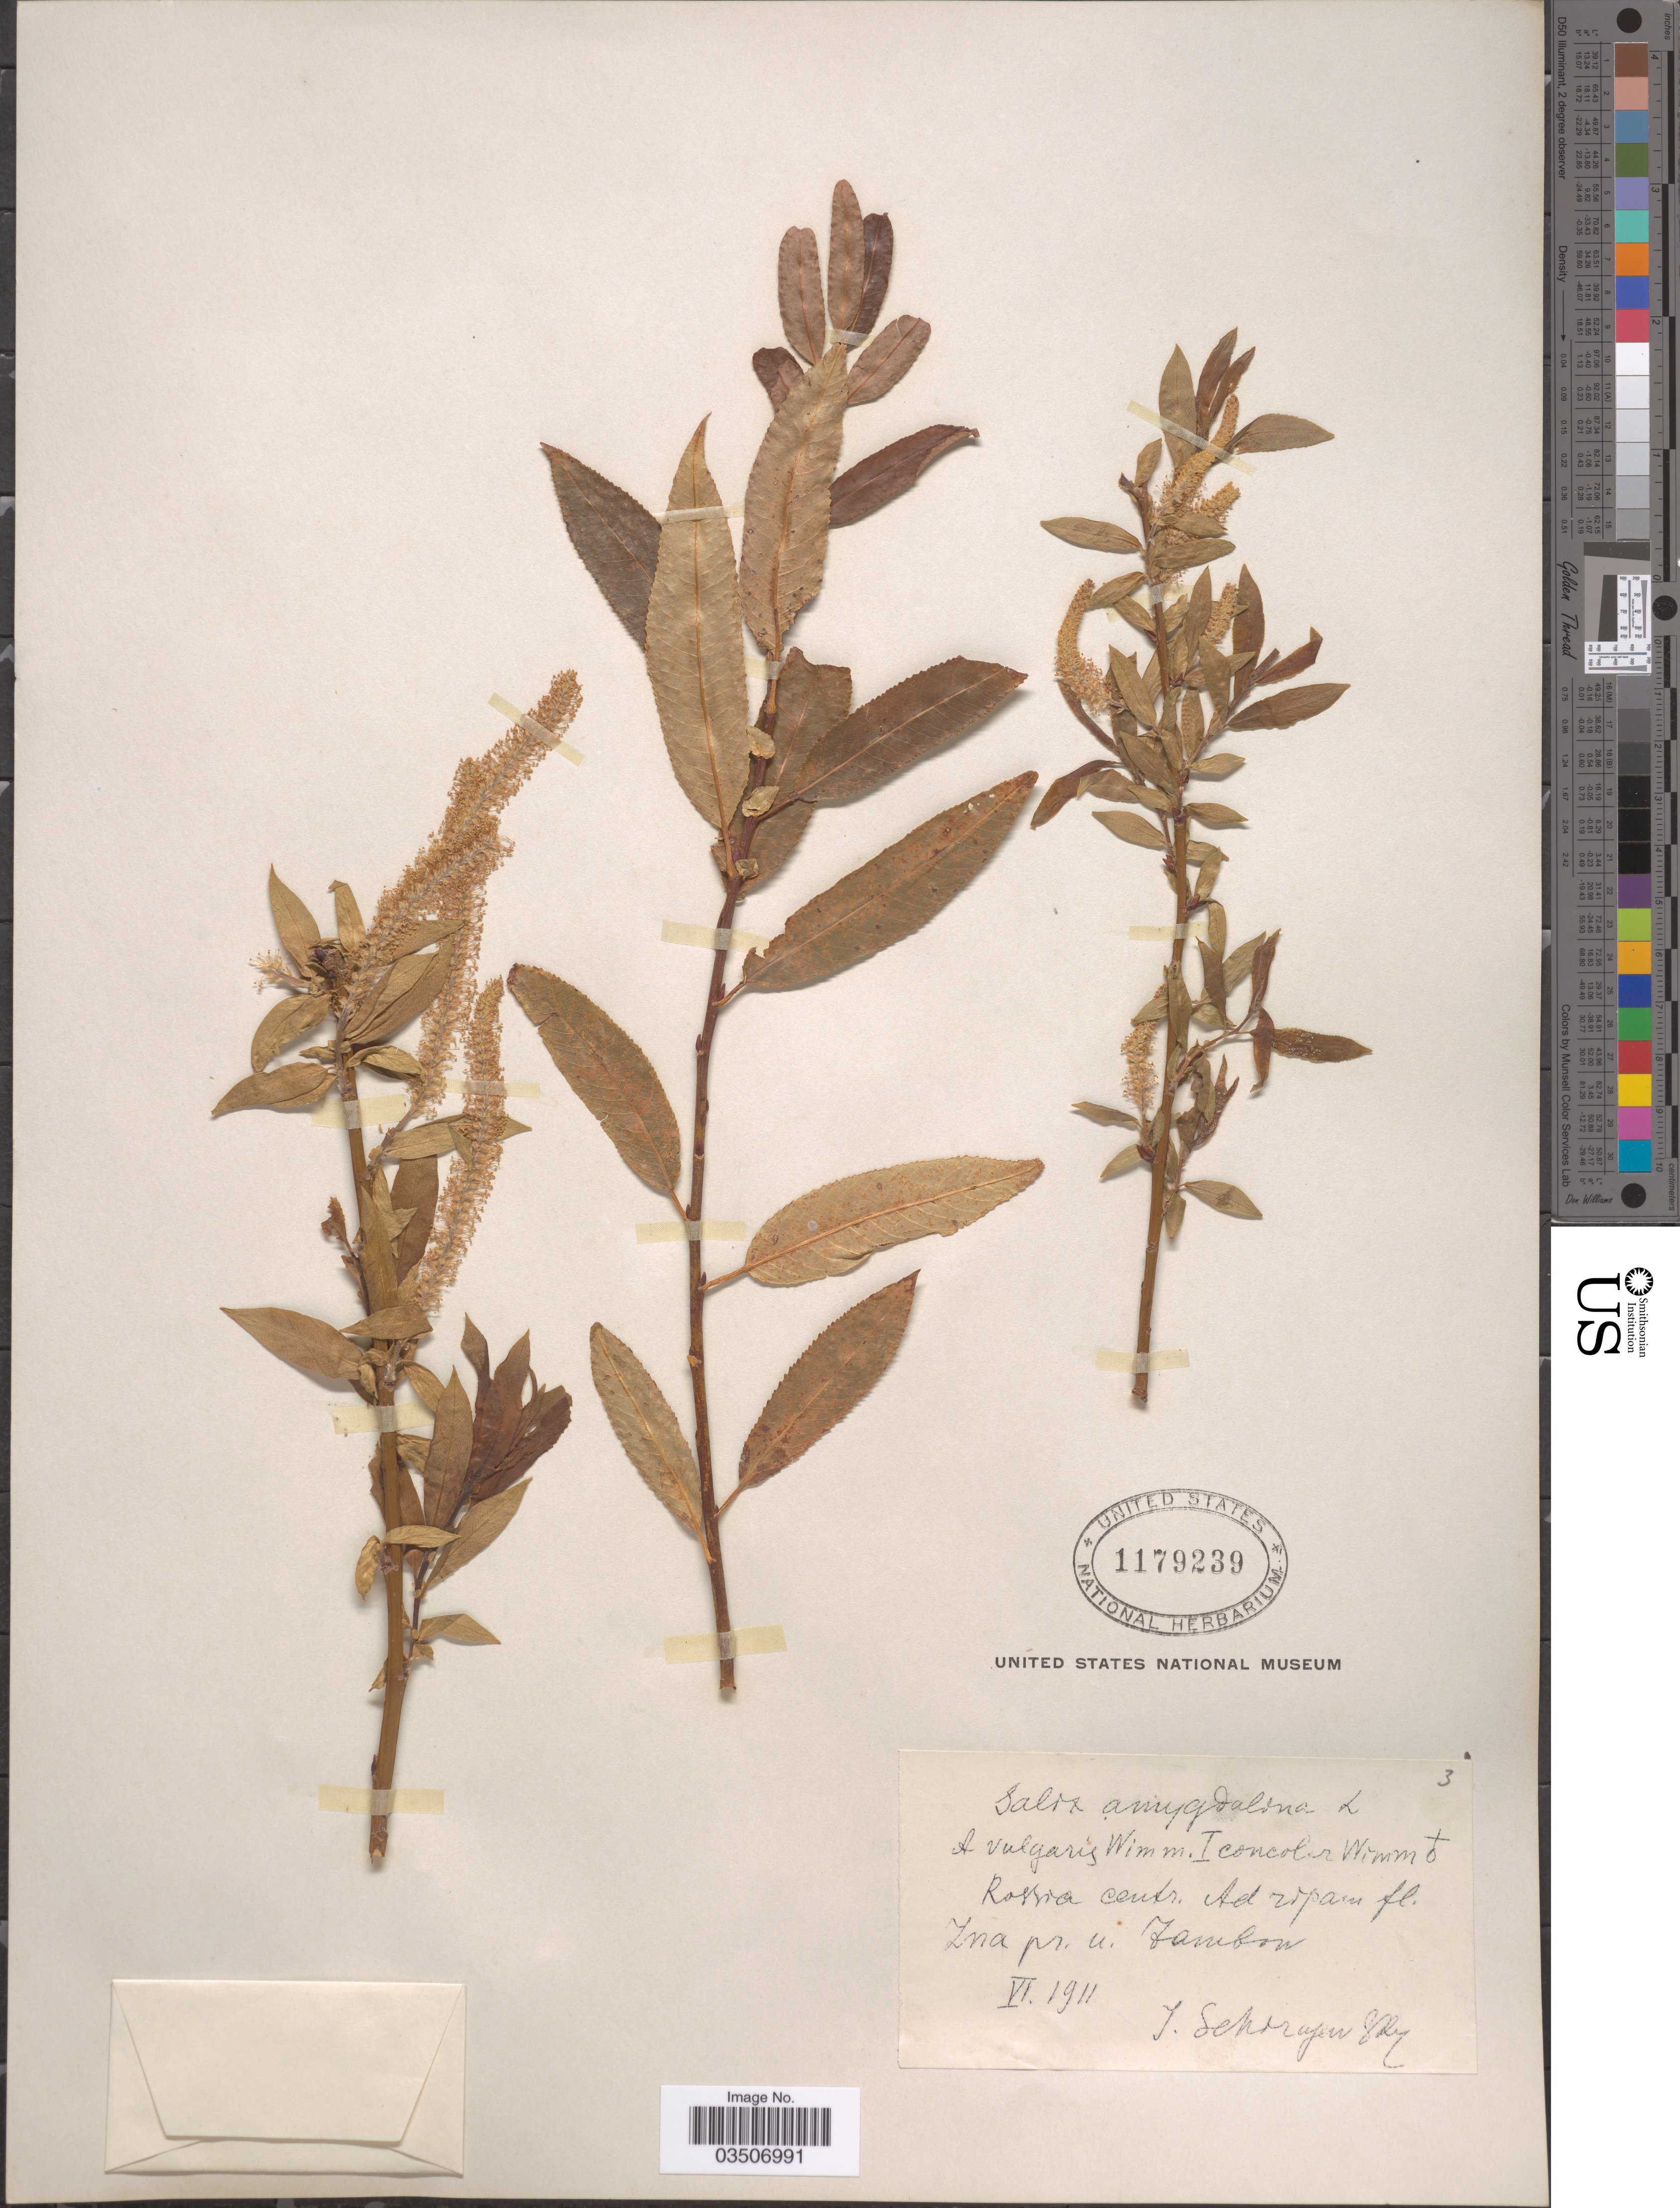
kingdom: Plantae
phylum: Tracheophyta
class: Magnoliopsida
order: Malpighiales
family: Salicaceae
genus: Salix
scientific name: Salix amygdalina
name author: L.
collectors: J. Schorajensky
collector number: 3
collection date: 1911-06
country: Russian Federation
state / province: Tambov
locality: Rossia centr. Ad ripam fl. Zna pr. u. Tambow.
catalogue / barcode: US 1179239